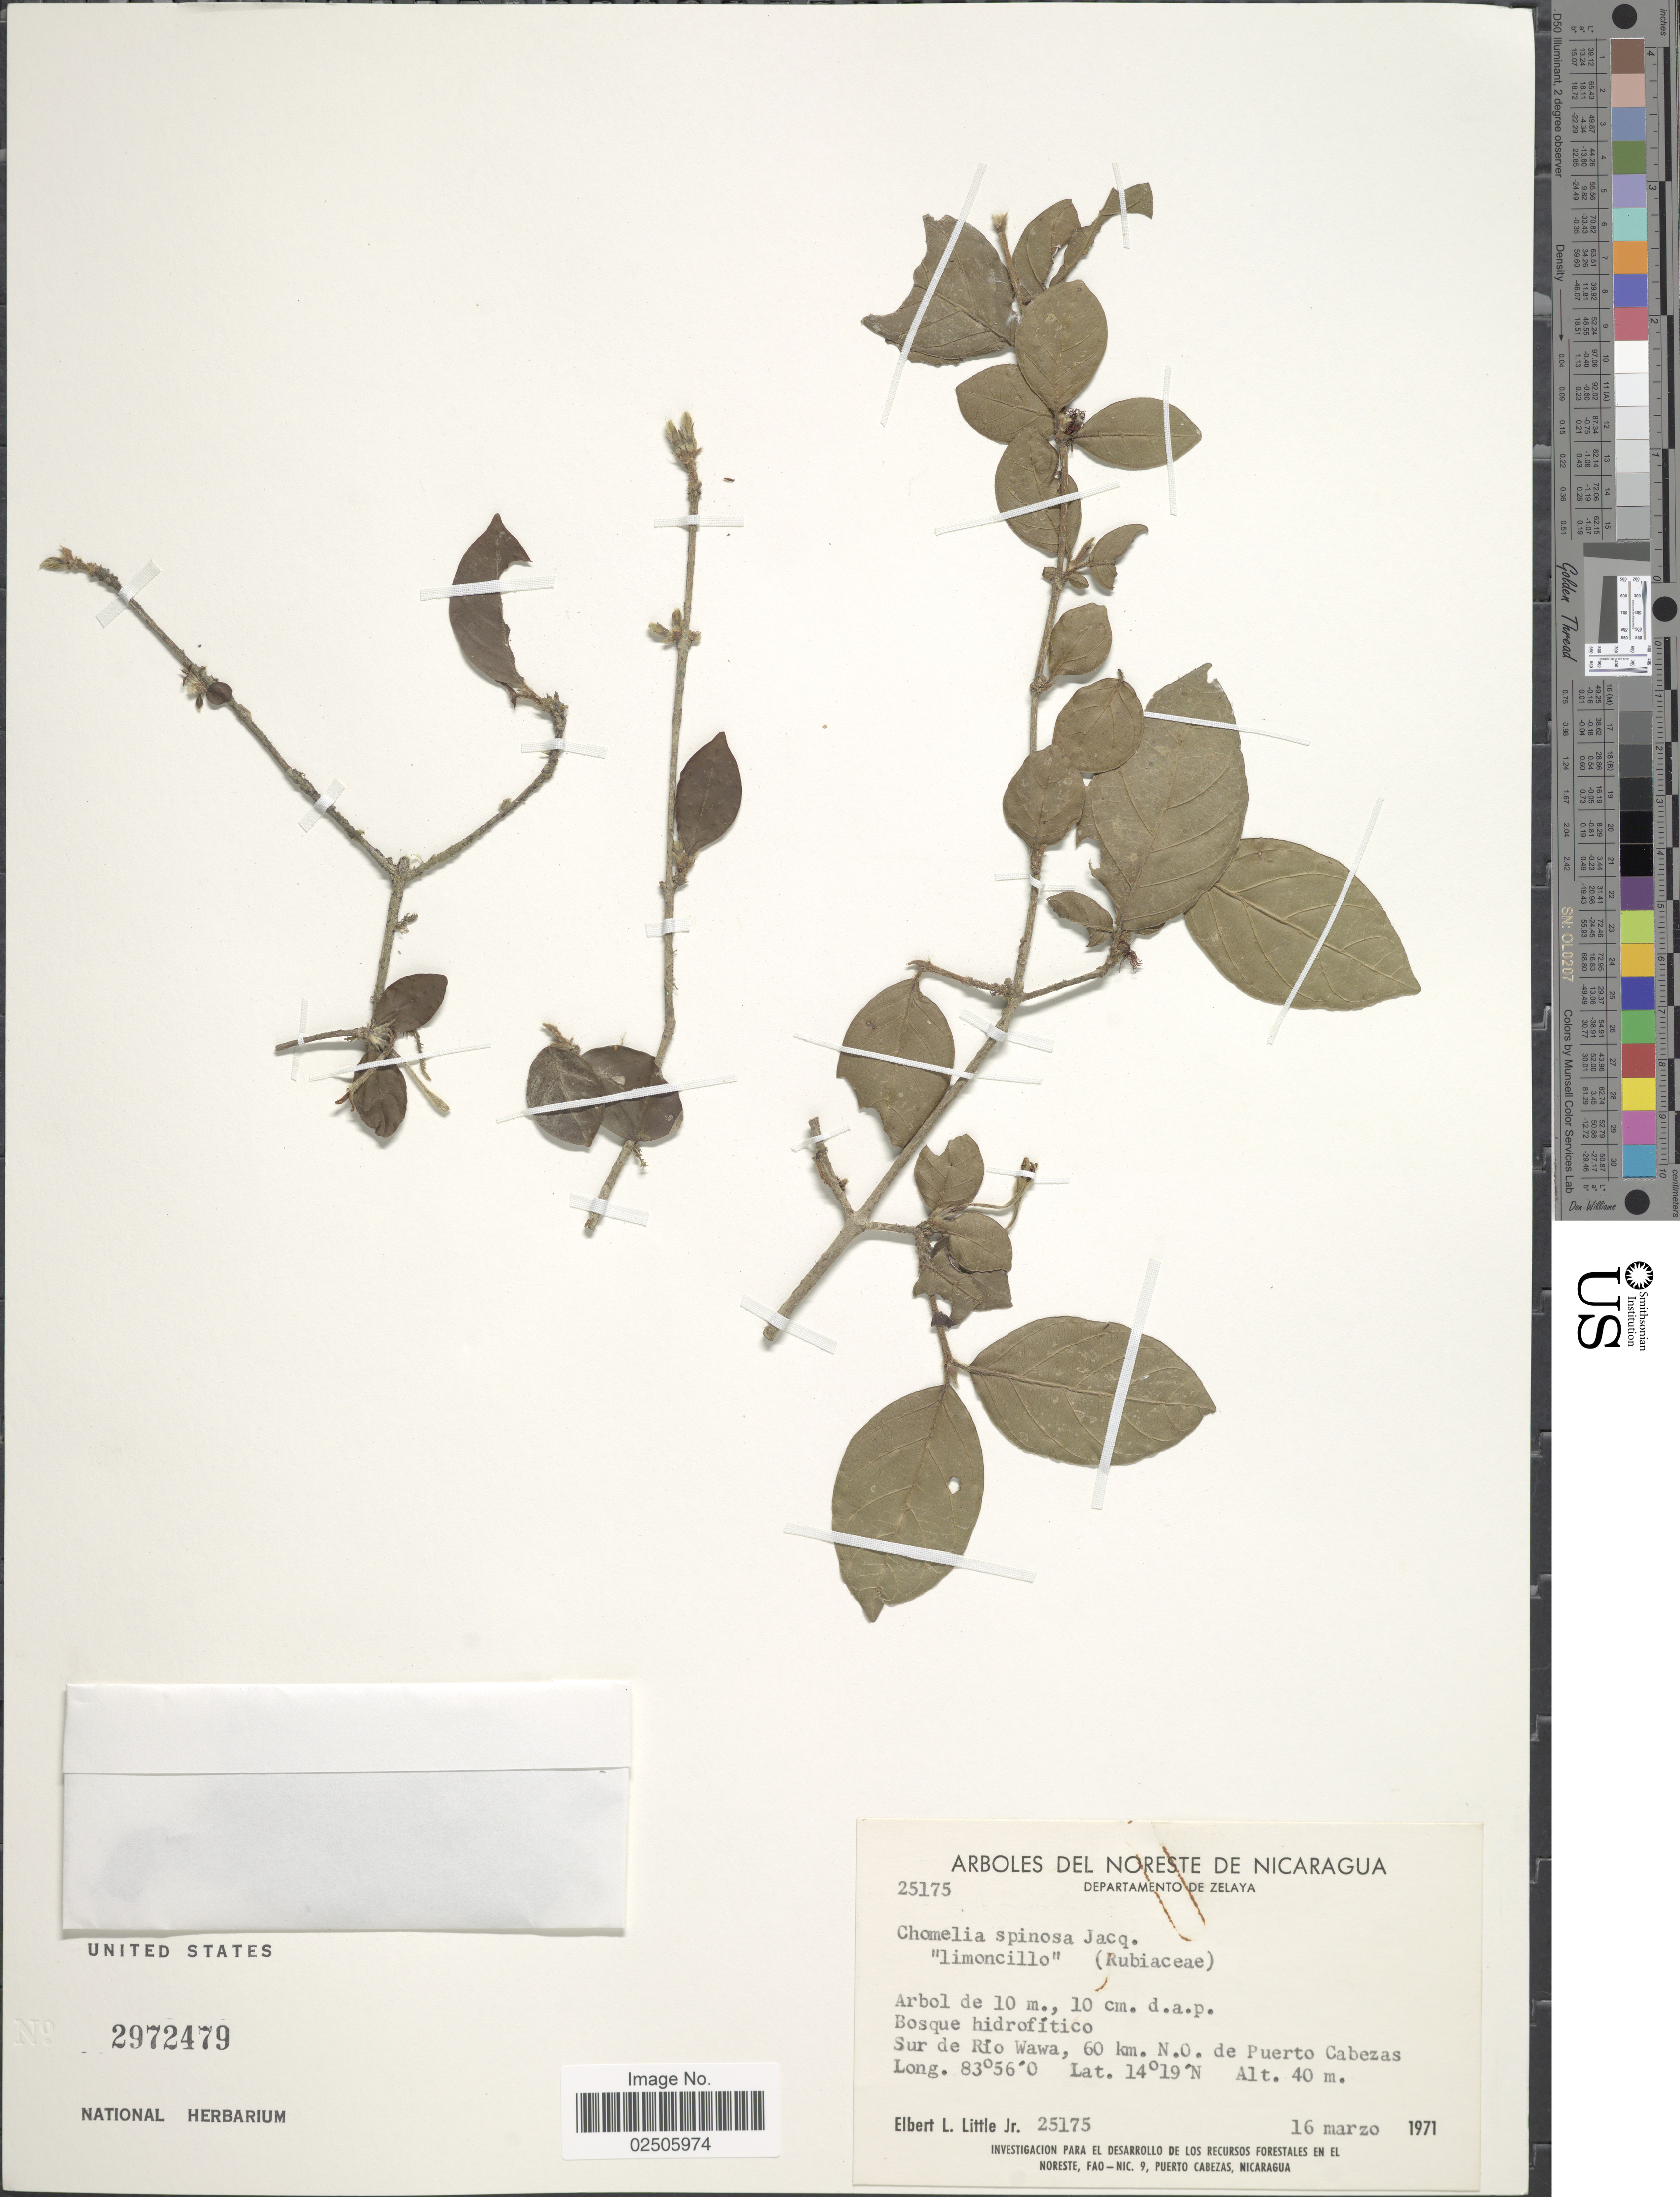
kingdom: Plantae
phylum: Tracheophyta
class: Magnoliopsida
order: Gentianales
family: Rubiaceae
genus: Chomelia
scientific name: Chomelia spinosa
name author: Jacq.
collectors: E. L. Little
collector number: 25175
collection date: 1971-03-16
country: Nicaragua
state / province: Atlantico Norte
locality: Arboles del noreste de Nicaragua, Sur de Rio Wawa, 60 km. N.O. de Puerto Cabezas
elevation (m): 40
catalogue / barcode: US 2972479